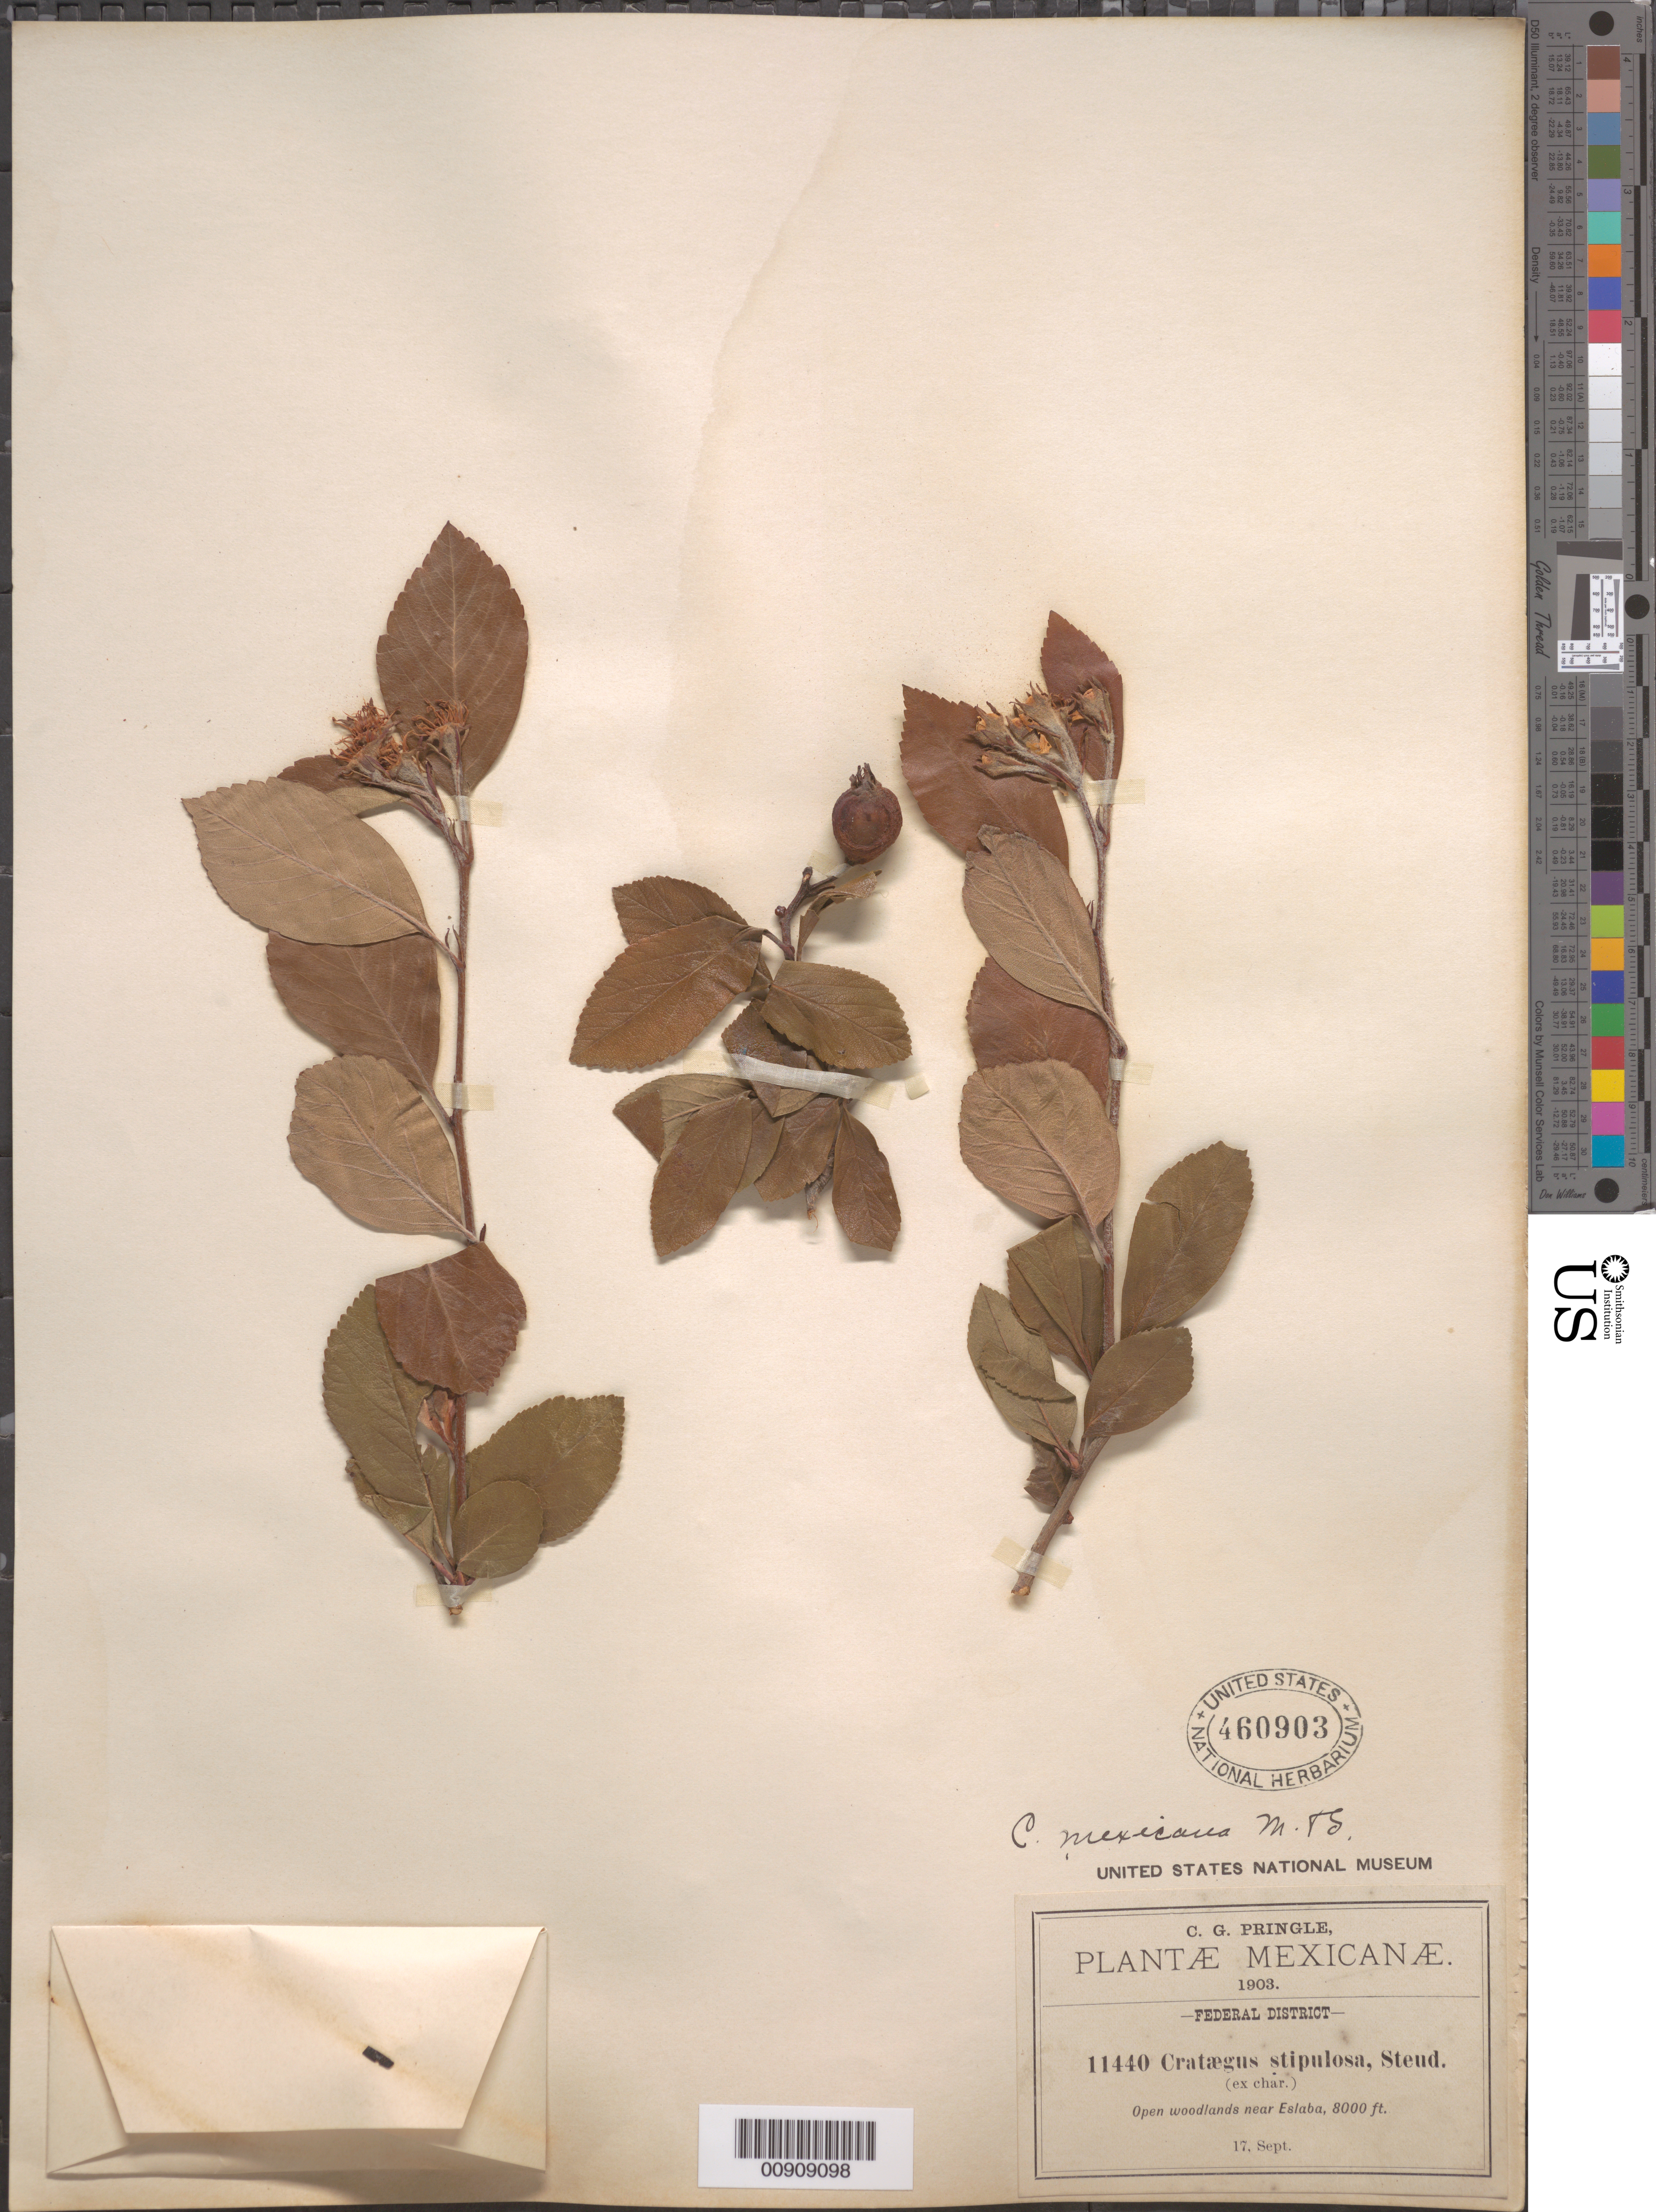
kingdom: Plantae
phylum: Tracheophyta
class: Magnoliopsida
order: Rosales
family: Rosaceae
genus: Crataegus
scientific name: Crataegus mexicana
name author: Moc. & Sessé ex DC.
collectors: C. G. Pringle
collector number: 11440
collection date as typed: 17 Sep 1903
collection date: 1903-09-17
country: Mexico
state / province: Distrito Federal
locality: Near Eslaba, Federal District.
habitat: Open woodlands.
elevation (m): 2438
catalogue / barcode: US 460903